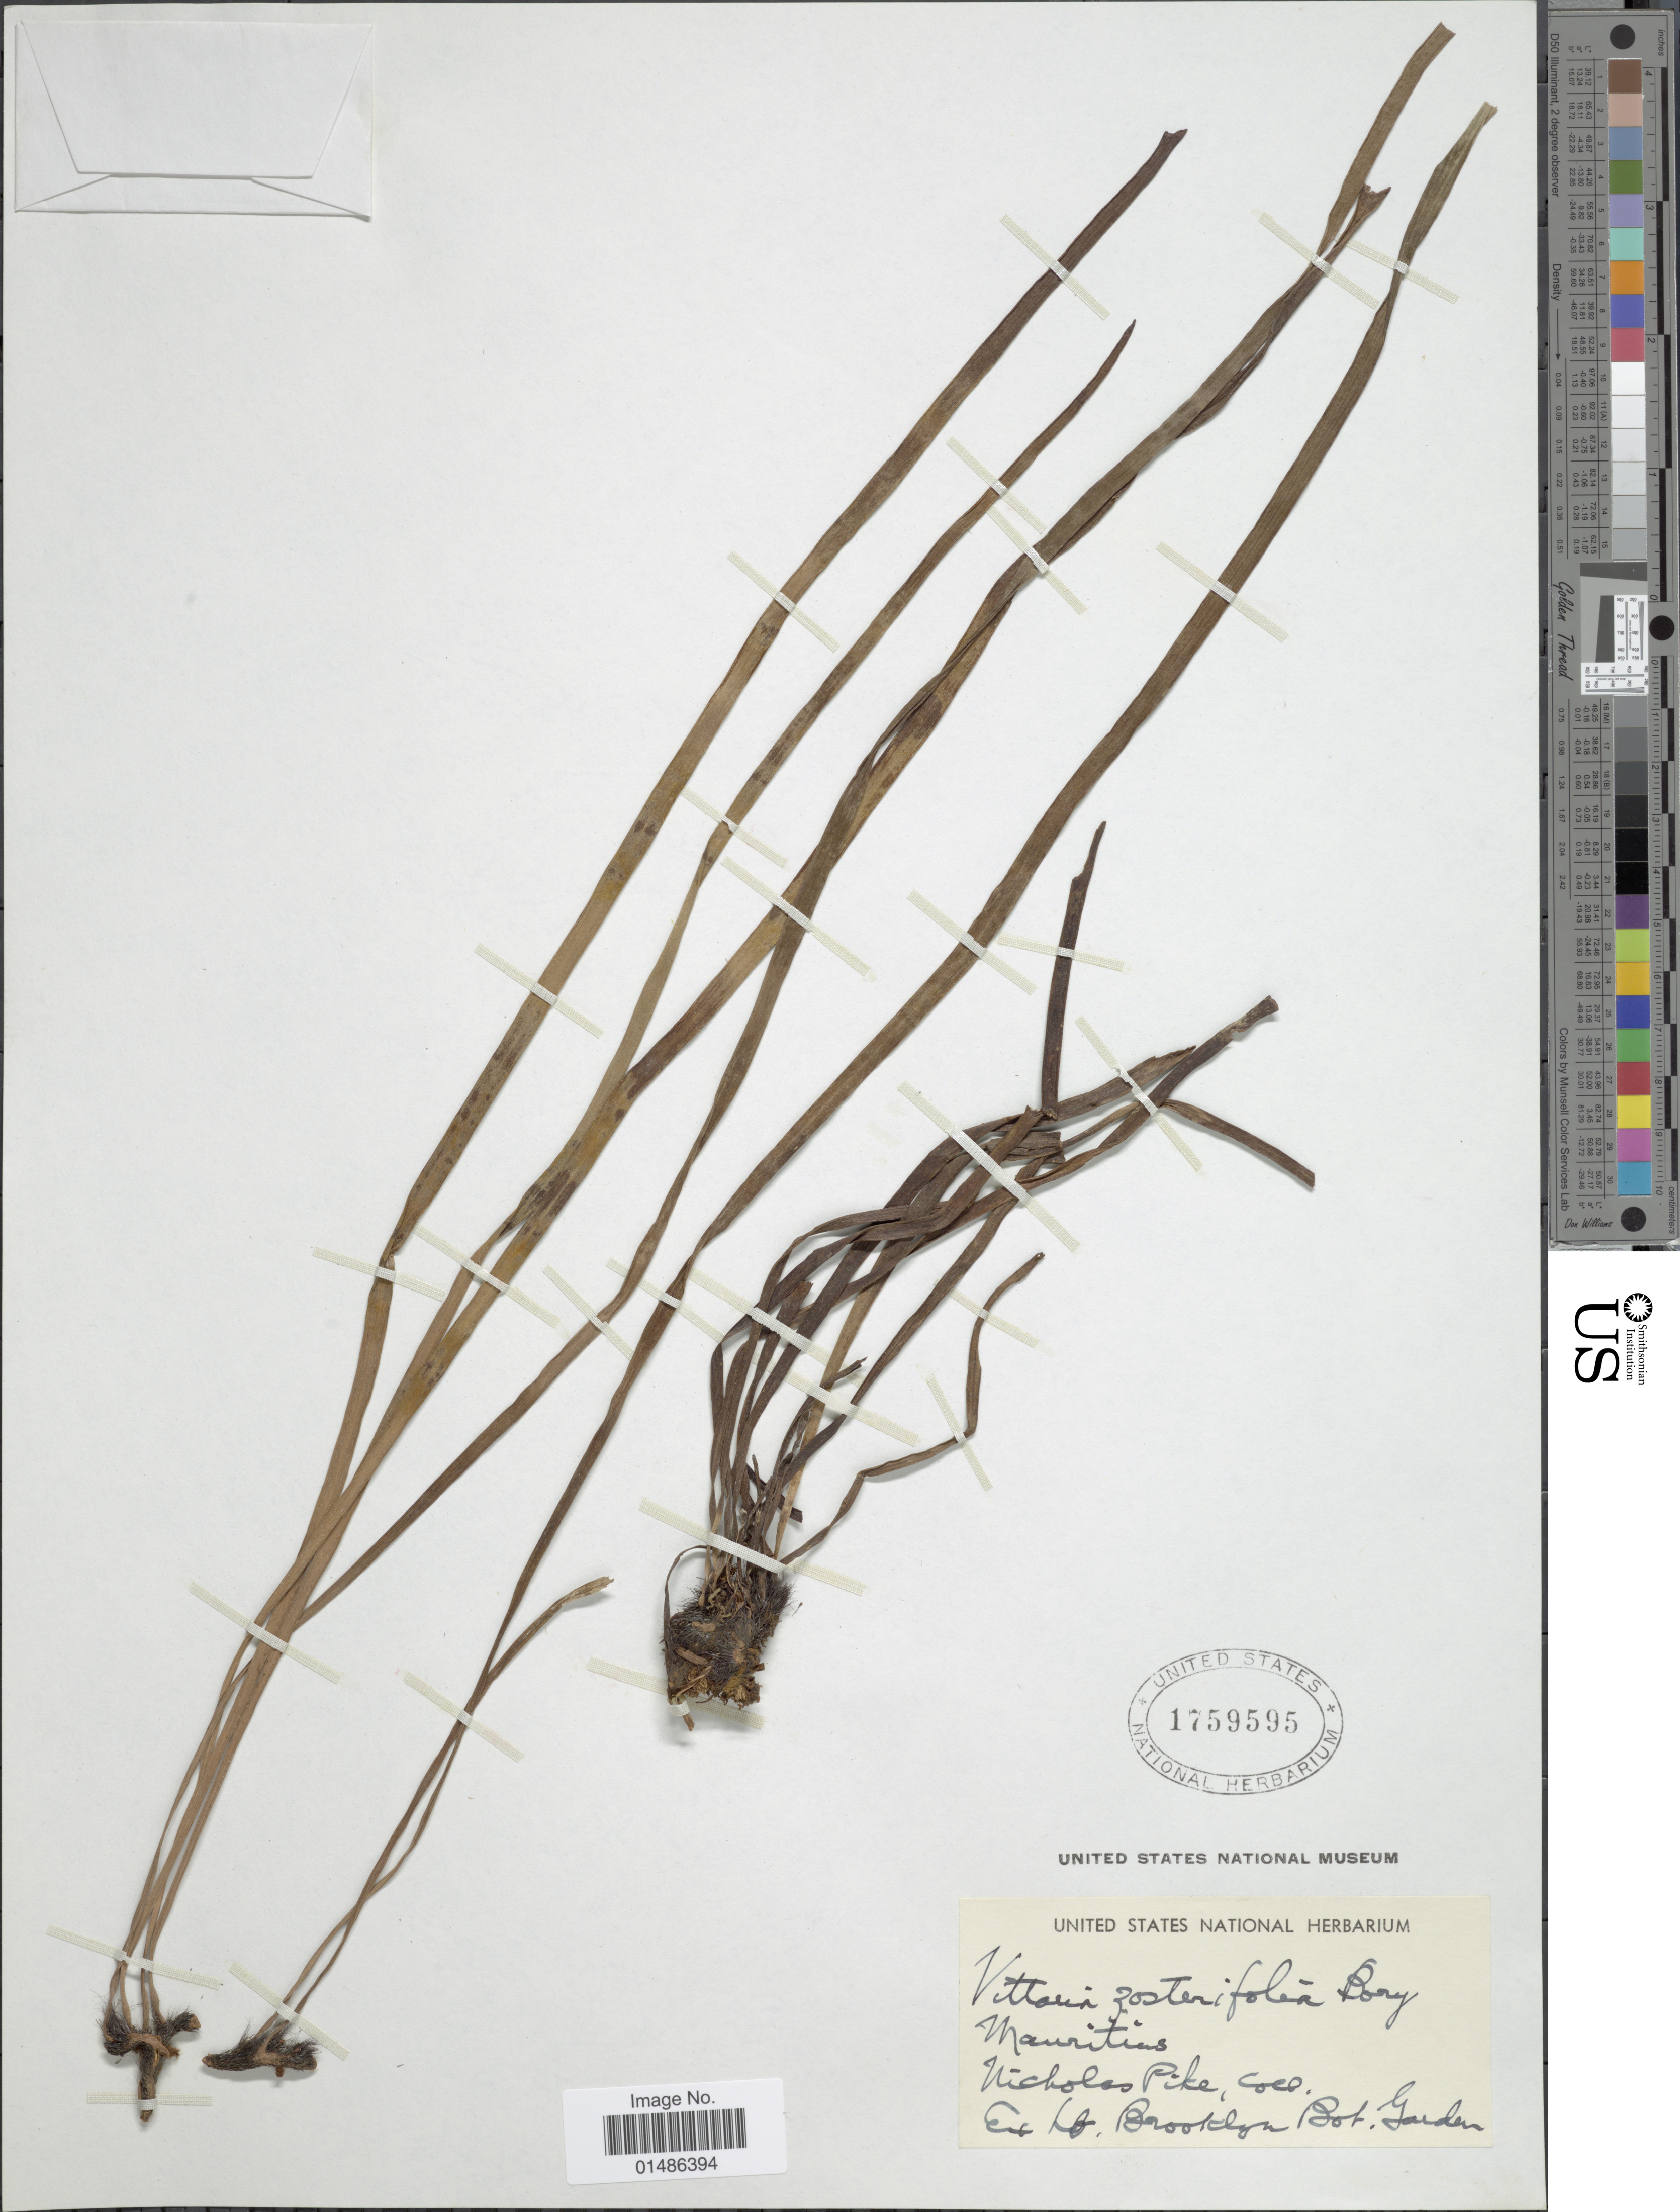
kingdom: Plantae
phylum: Tracheophyta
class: Polypodiopsida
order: Polypodiales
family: Pteridaceae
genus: Haplopteris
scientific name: Haplopteris zosterifolia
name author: (Willd.) E.H. Crane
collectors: N. Pike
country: Mauritius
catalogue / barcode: US 1759595